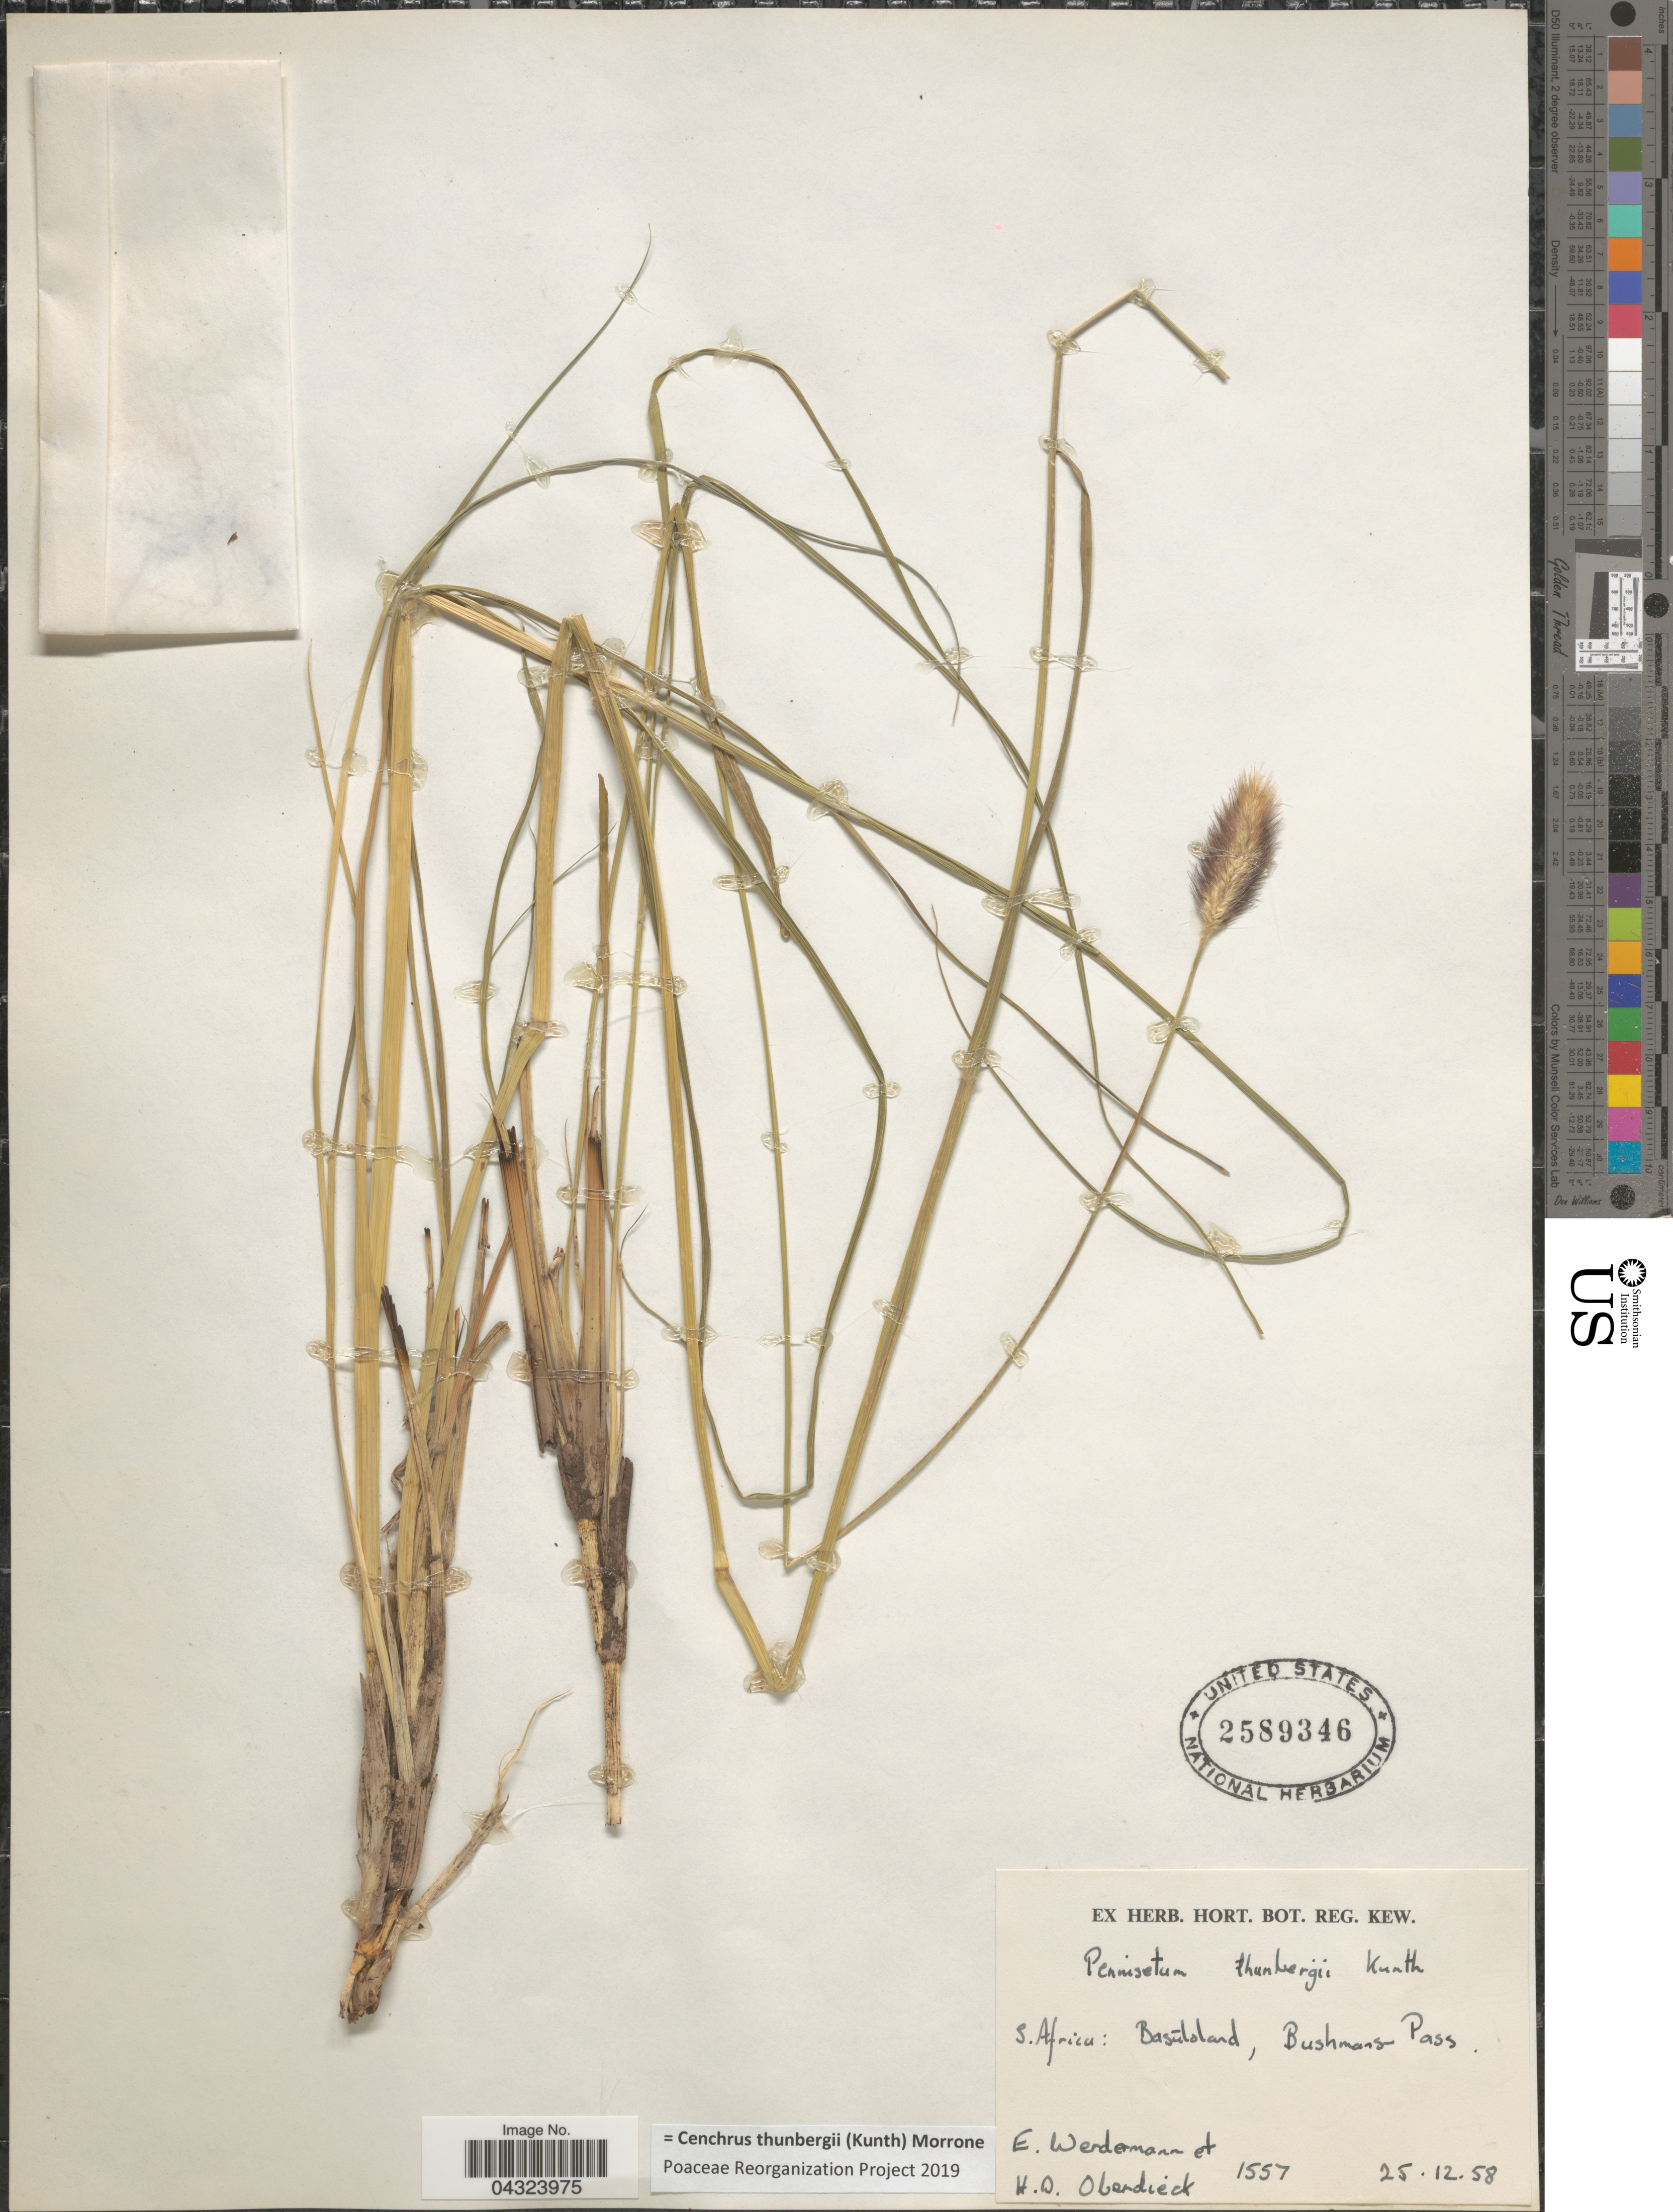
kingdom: Plantae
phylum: Tracheophyta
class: Liliopsida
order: Poales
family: Poaceae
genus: Cenchrus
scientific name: Cenchrus thunbergii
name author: (Kunth) Morrone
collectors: E. Werdermann & H. Oberdieck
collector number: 1557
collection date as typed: Transcribed d/m/y: 25/12/58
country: Lesotho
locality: S.Africa: Basutoland, Bushmans Pass.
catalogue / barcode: US 2589346